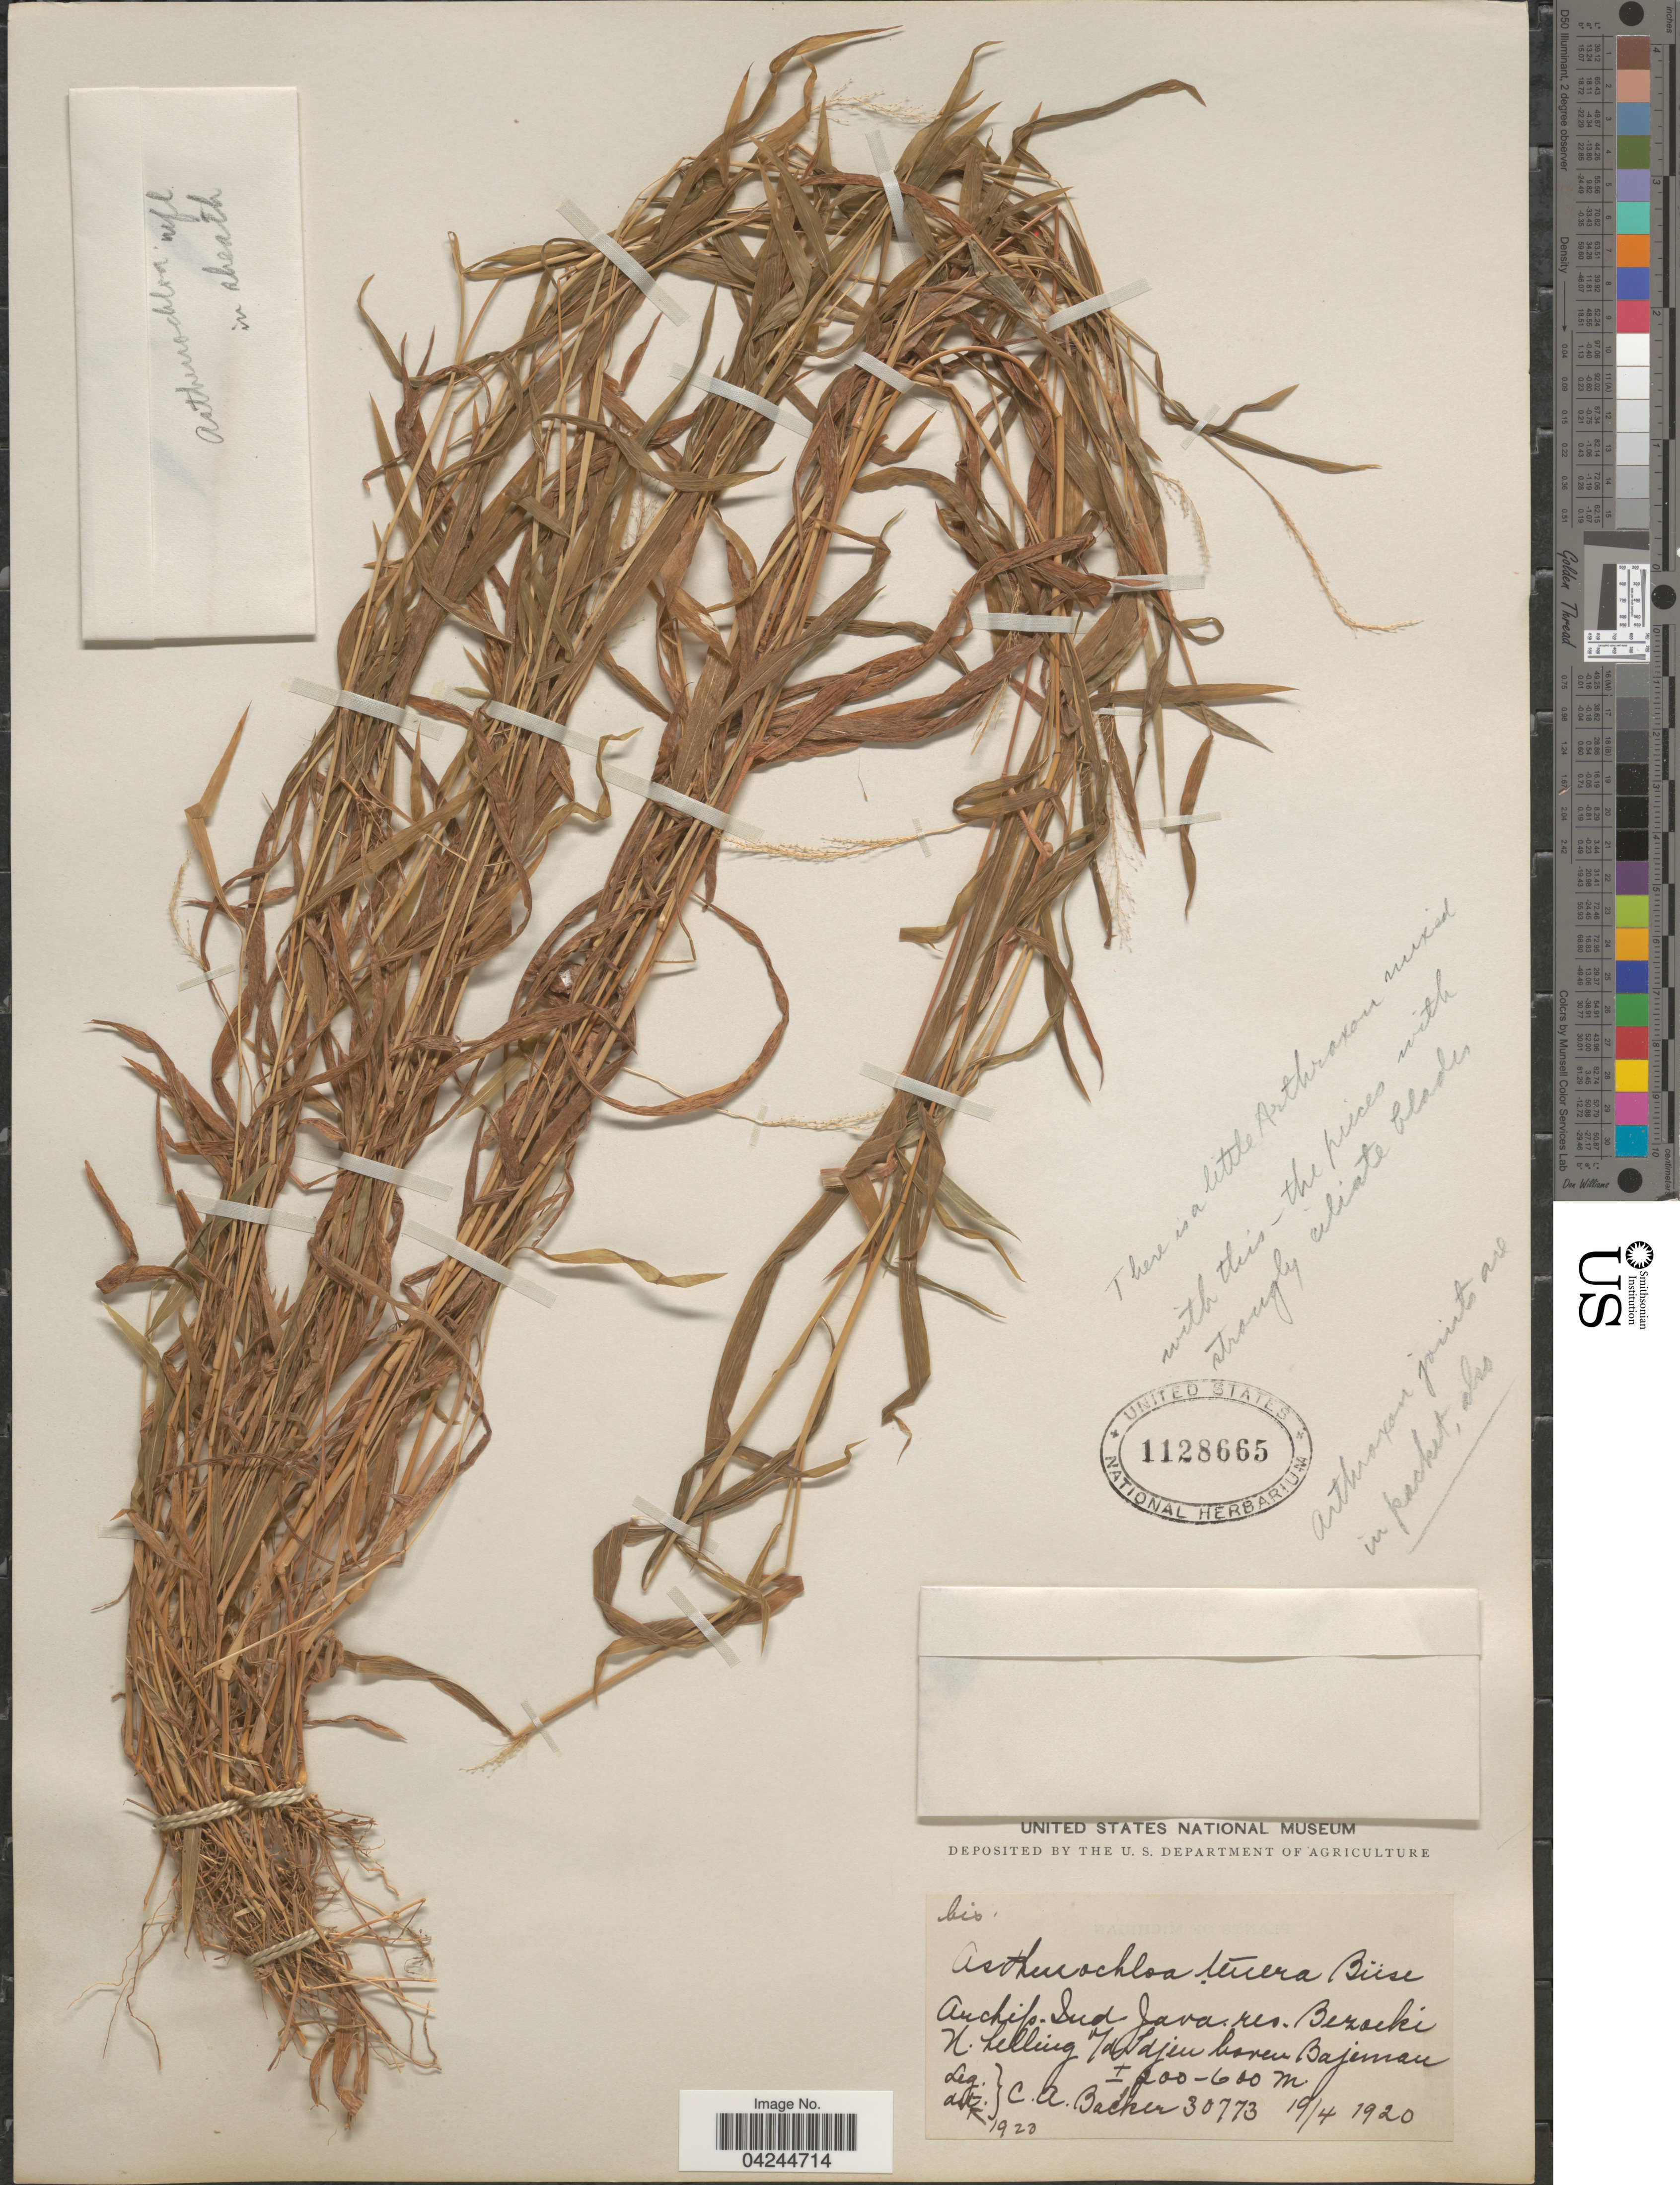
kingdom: Plantae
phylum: Tracheophyta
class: Liliopsida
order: Poales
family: Poaceae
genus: Asthenochloa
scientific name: Asthenochloa tenera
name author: Büse in Miq.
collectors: C. A. Backer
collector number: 30773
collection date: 1920-04-19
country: Indonesia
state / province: Java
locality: Archip. Ind. Java res. Bezoeki N. helling Ja Idjen boven Bajeman.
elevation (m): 200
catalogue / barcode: US 1128665